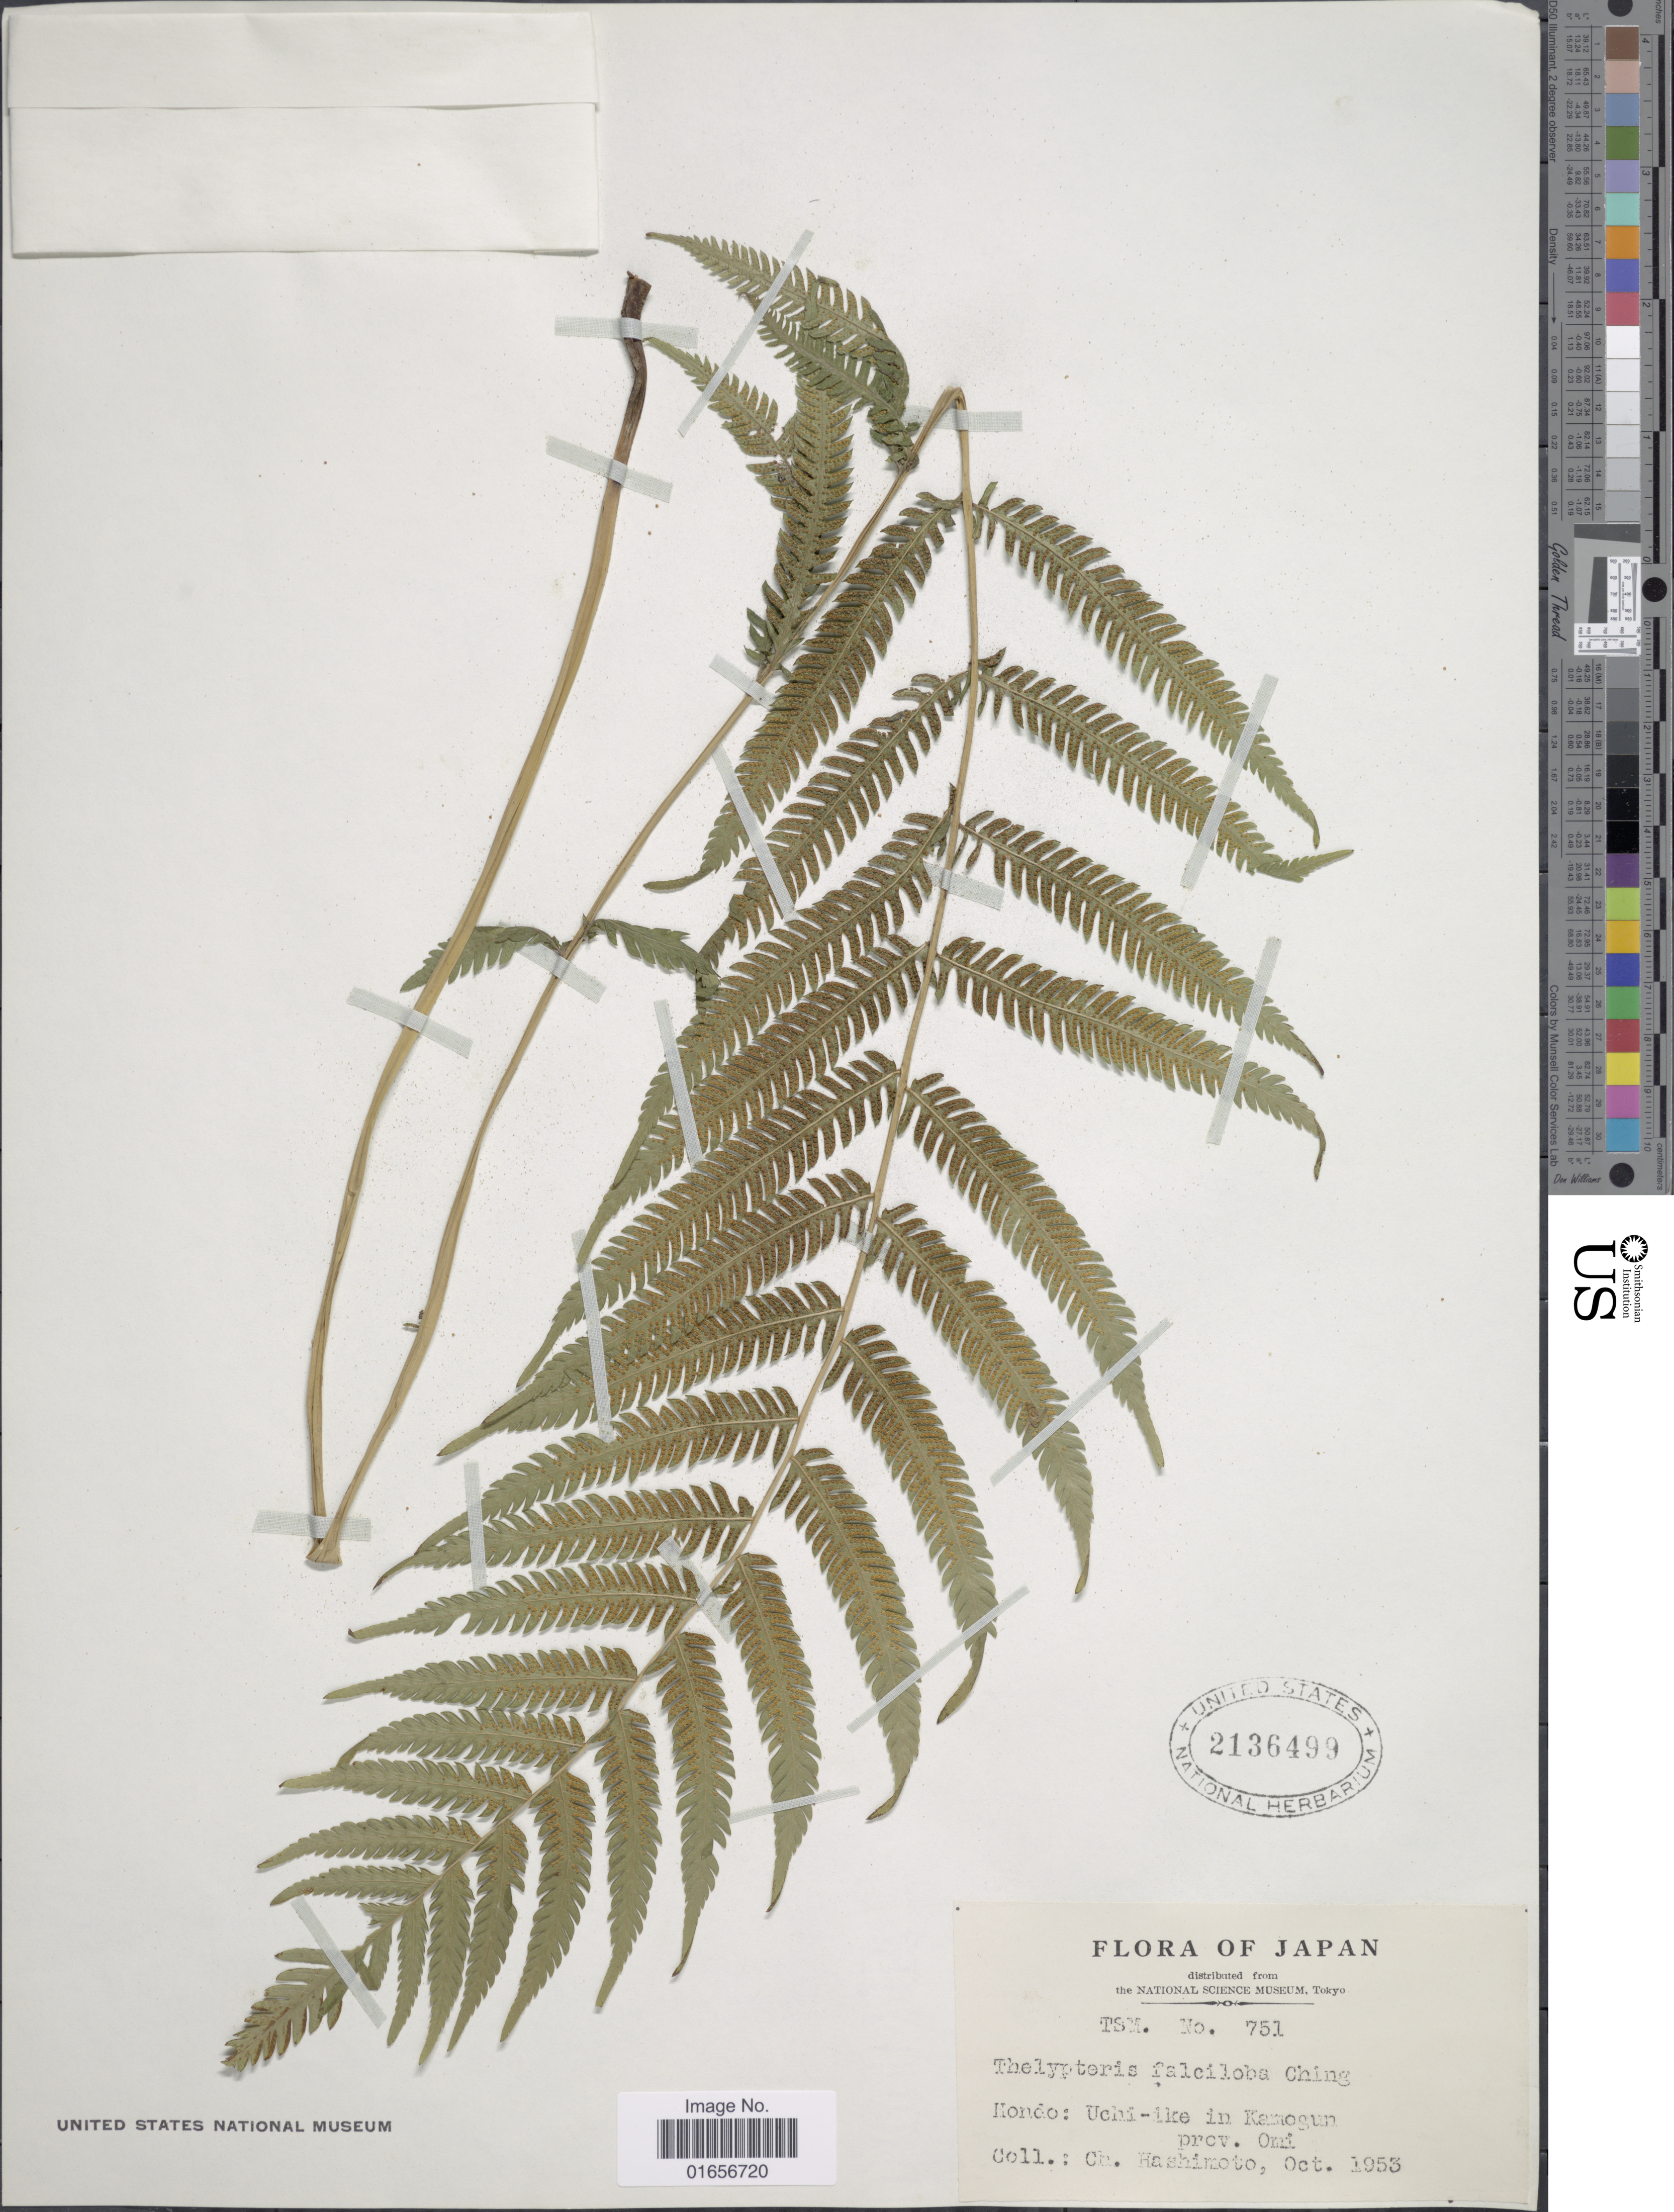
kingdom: Plantae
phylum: Tracheophyta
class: Polypodiopsida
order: Polypodiales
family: Thelypteridaceae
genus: Pseudocyclosorus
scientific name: Pseudocyclosorus falcilobus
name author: (Hook.) Ching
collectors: C. Hashimoto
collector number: TSM 751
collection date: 1953-10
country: Japan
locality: Japan, Hondo: Uchi-ike in Kamogun, Prov. Omi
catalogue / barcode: US 2136499